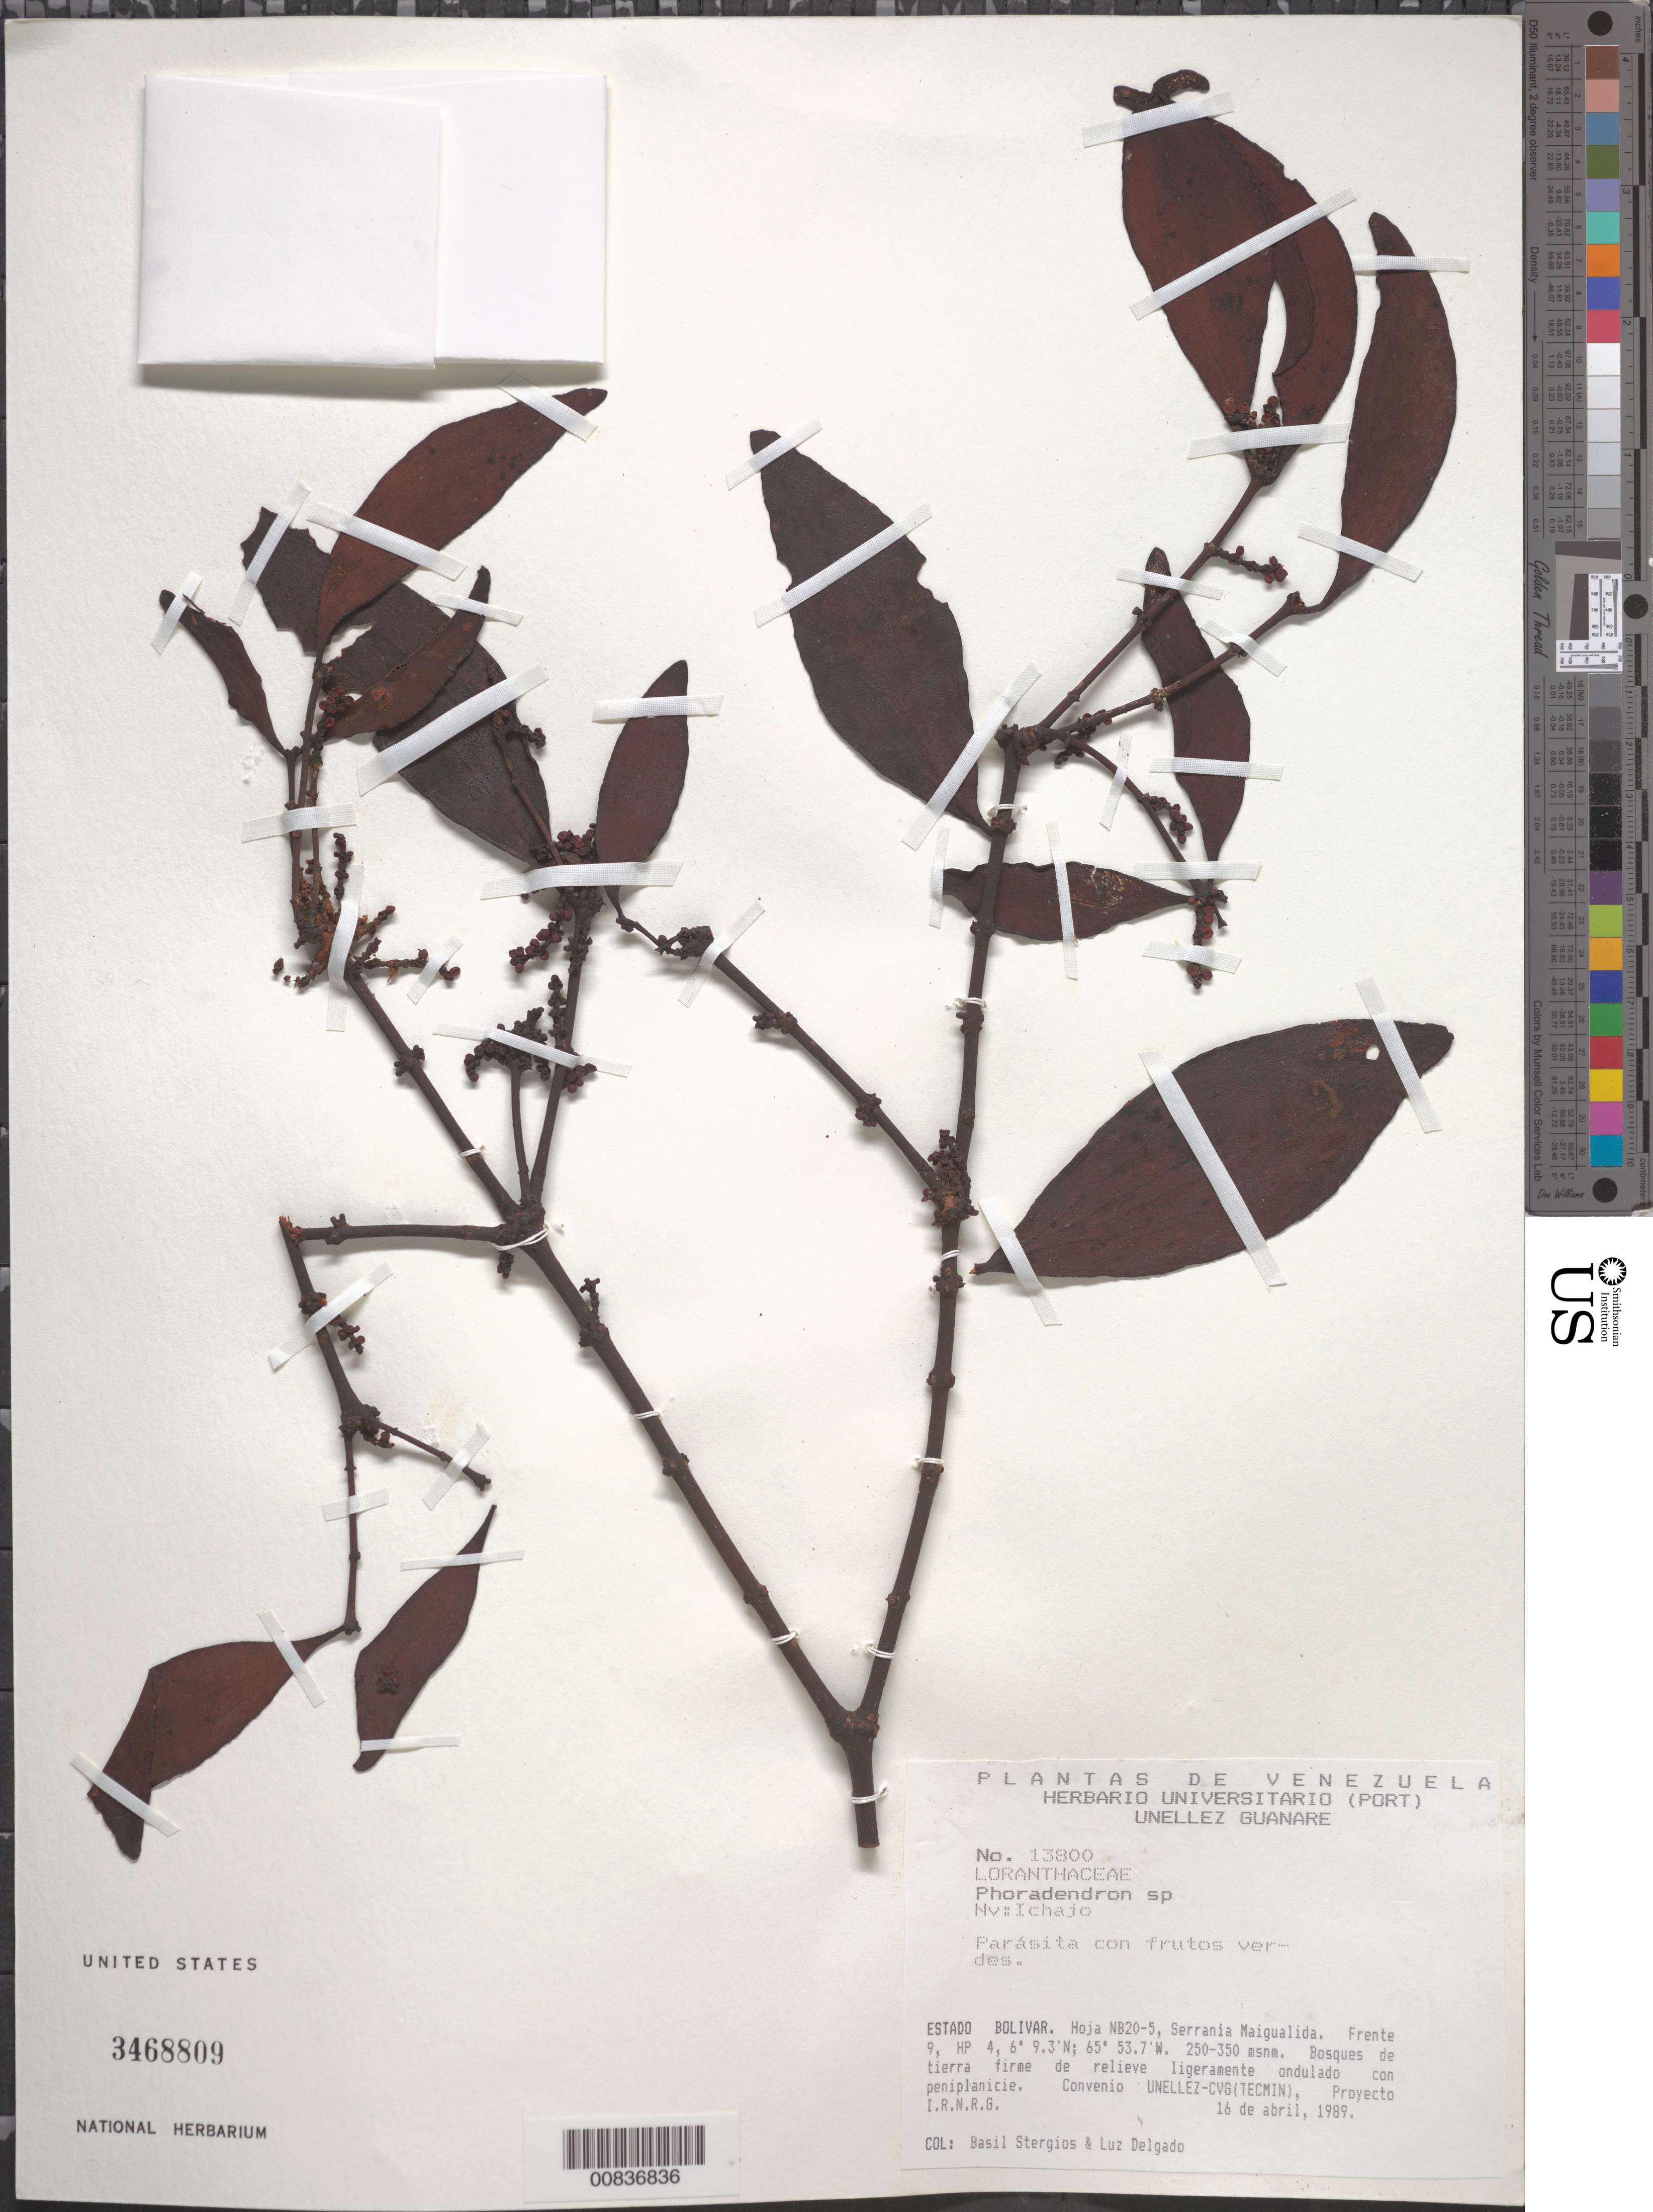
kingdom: Plantae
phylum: Tracheophyta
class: Magnoliopsida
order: Santalales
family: Viscaceae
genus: Phoradendron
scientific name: Phoradendron sp.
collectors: B. G. Stergios & L. Delgado V.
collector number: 13800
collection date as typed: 16-Apr-89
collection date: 1989-04-16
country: Venezuela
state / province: Bolívar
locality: Serrania Maigualida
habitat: Bosque de tierra firme de relieve ligeramente ondulado con peniplanicie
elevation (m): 250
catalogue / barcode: US 3468809